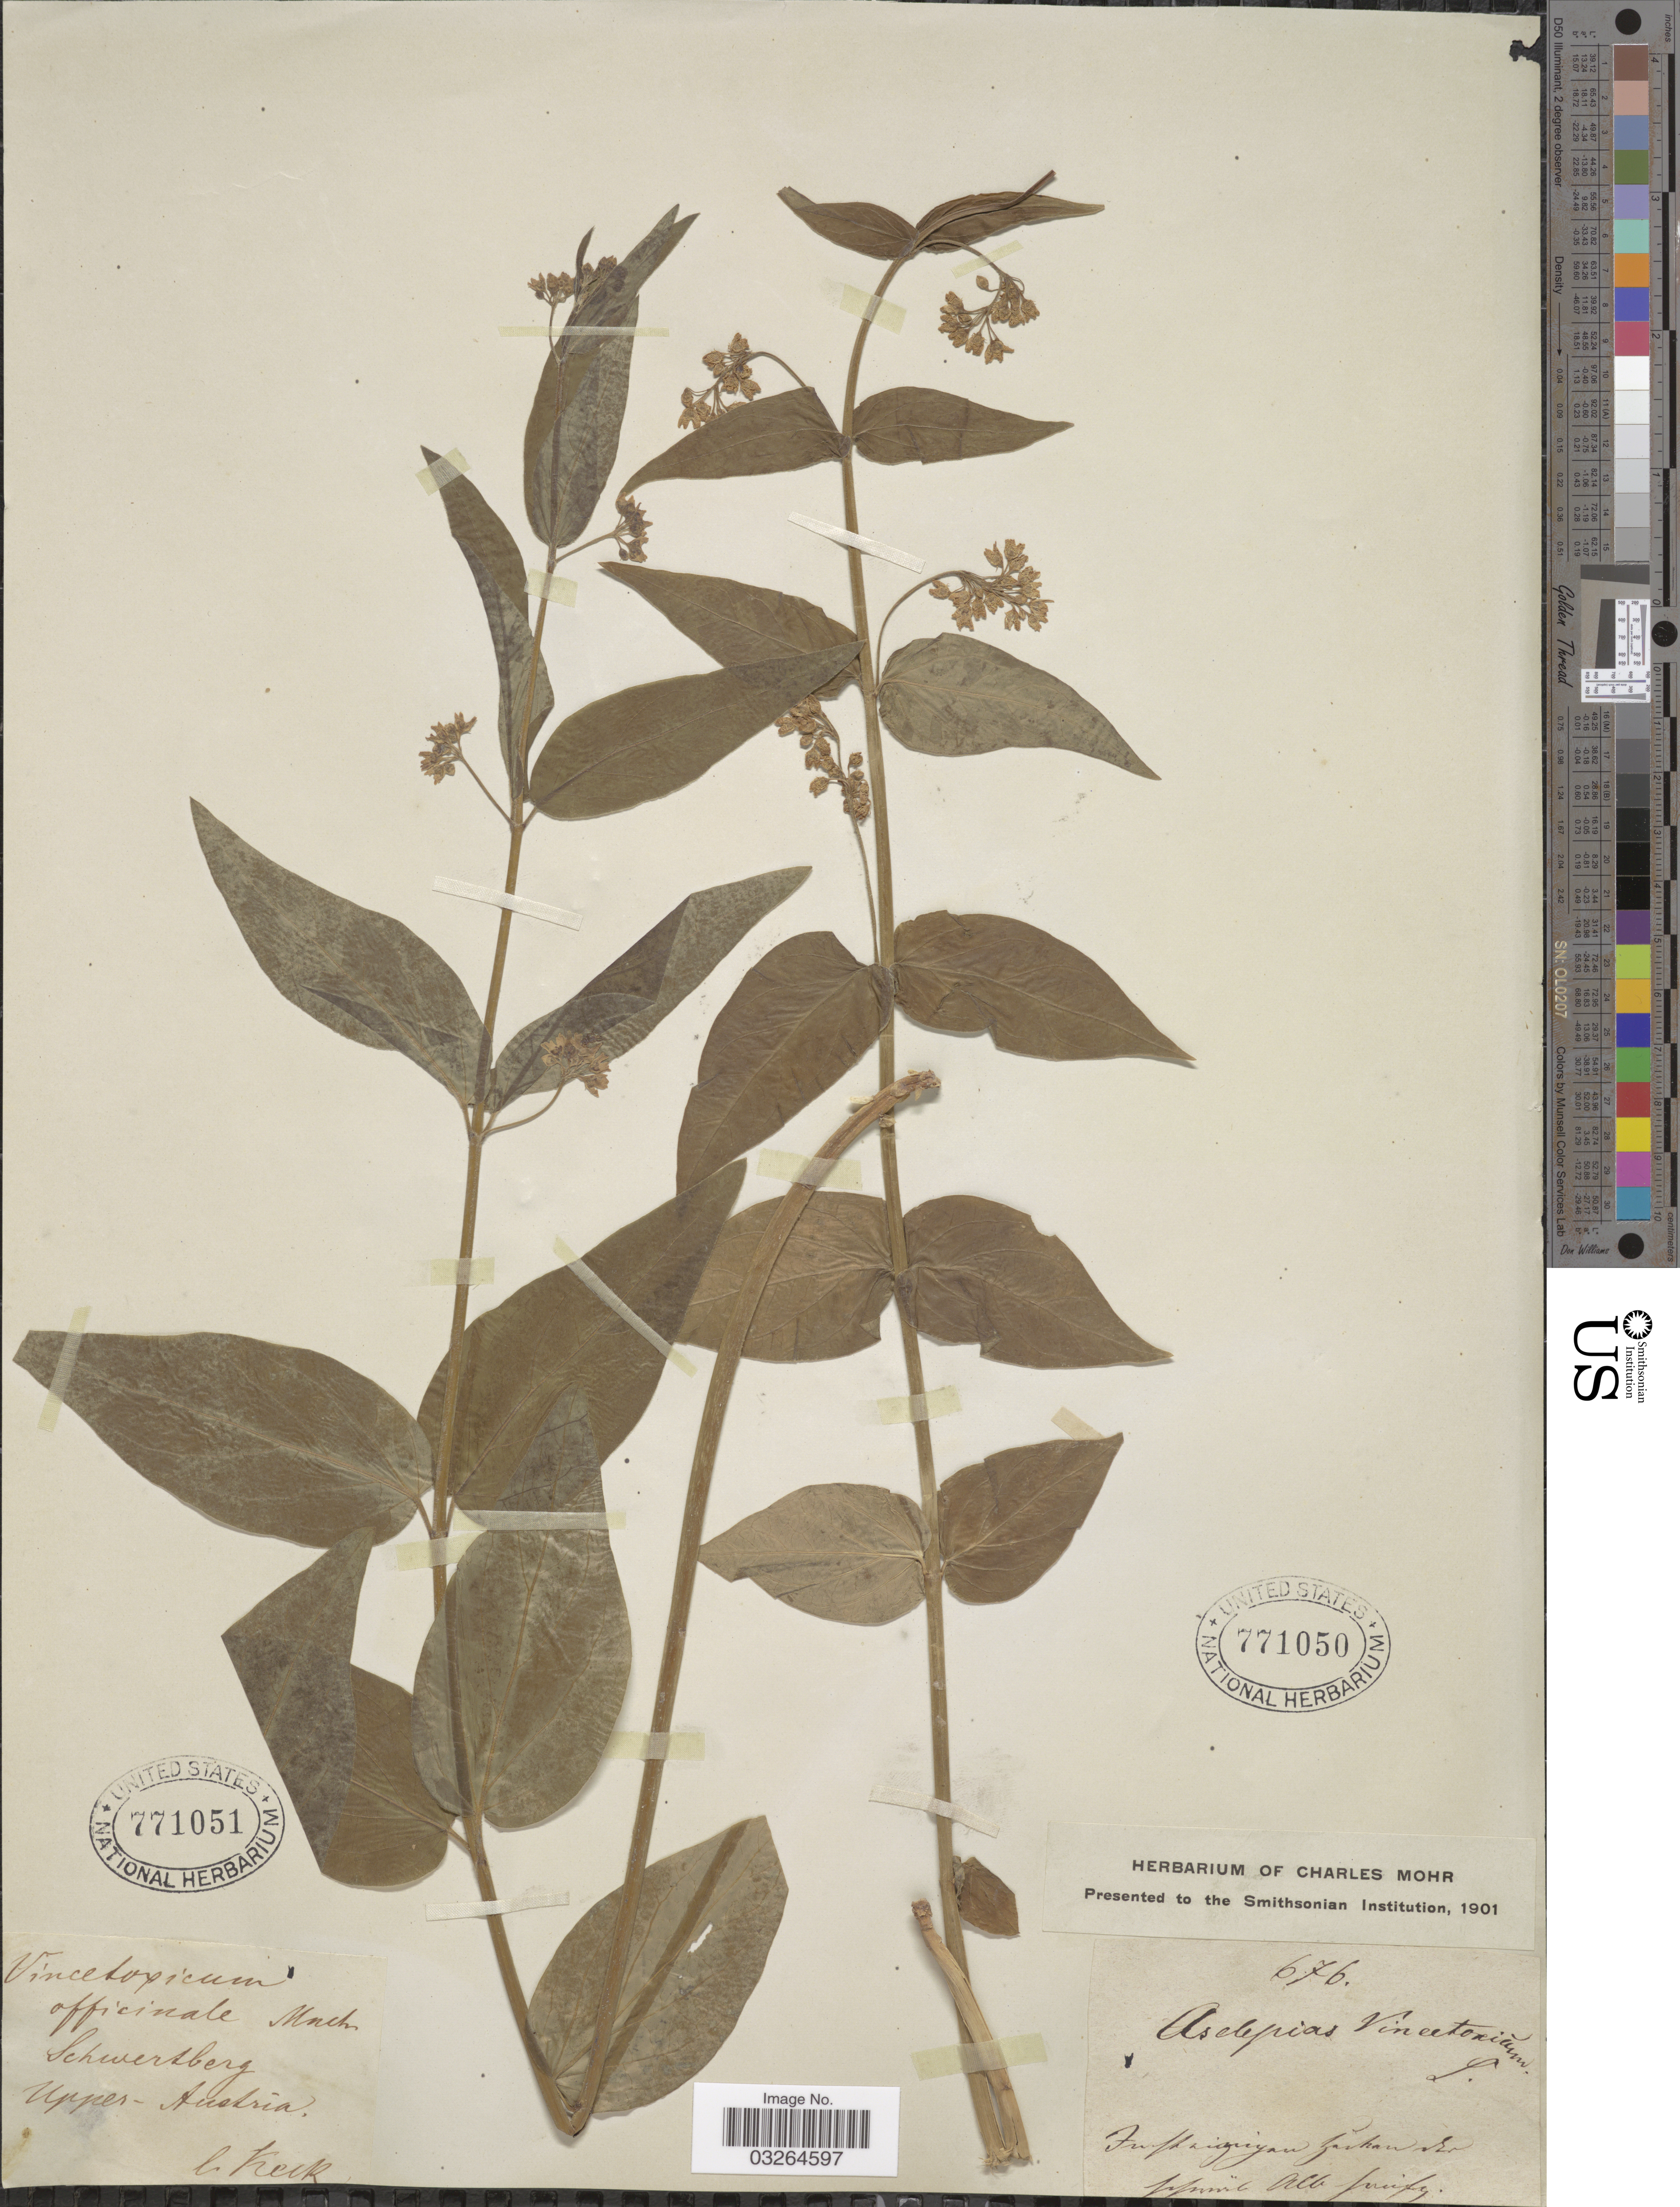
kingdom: Plantae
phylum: Tracheophyta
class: Magnoliopsida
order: Gentianales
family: Apocynaceae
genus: Cynanchum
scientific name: Cynanchum vincetoxicum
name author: Pers.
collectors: ex herb. Charles Mohr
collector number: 676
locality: In [illegible text] Alb-furity[interpreted].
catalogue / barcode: US 771050